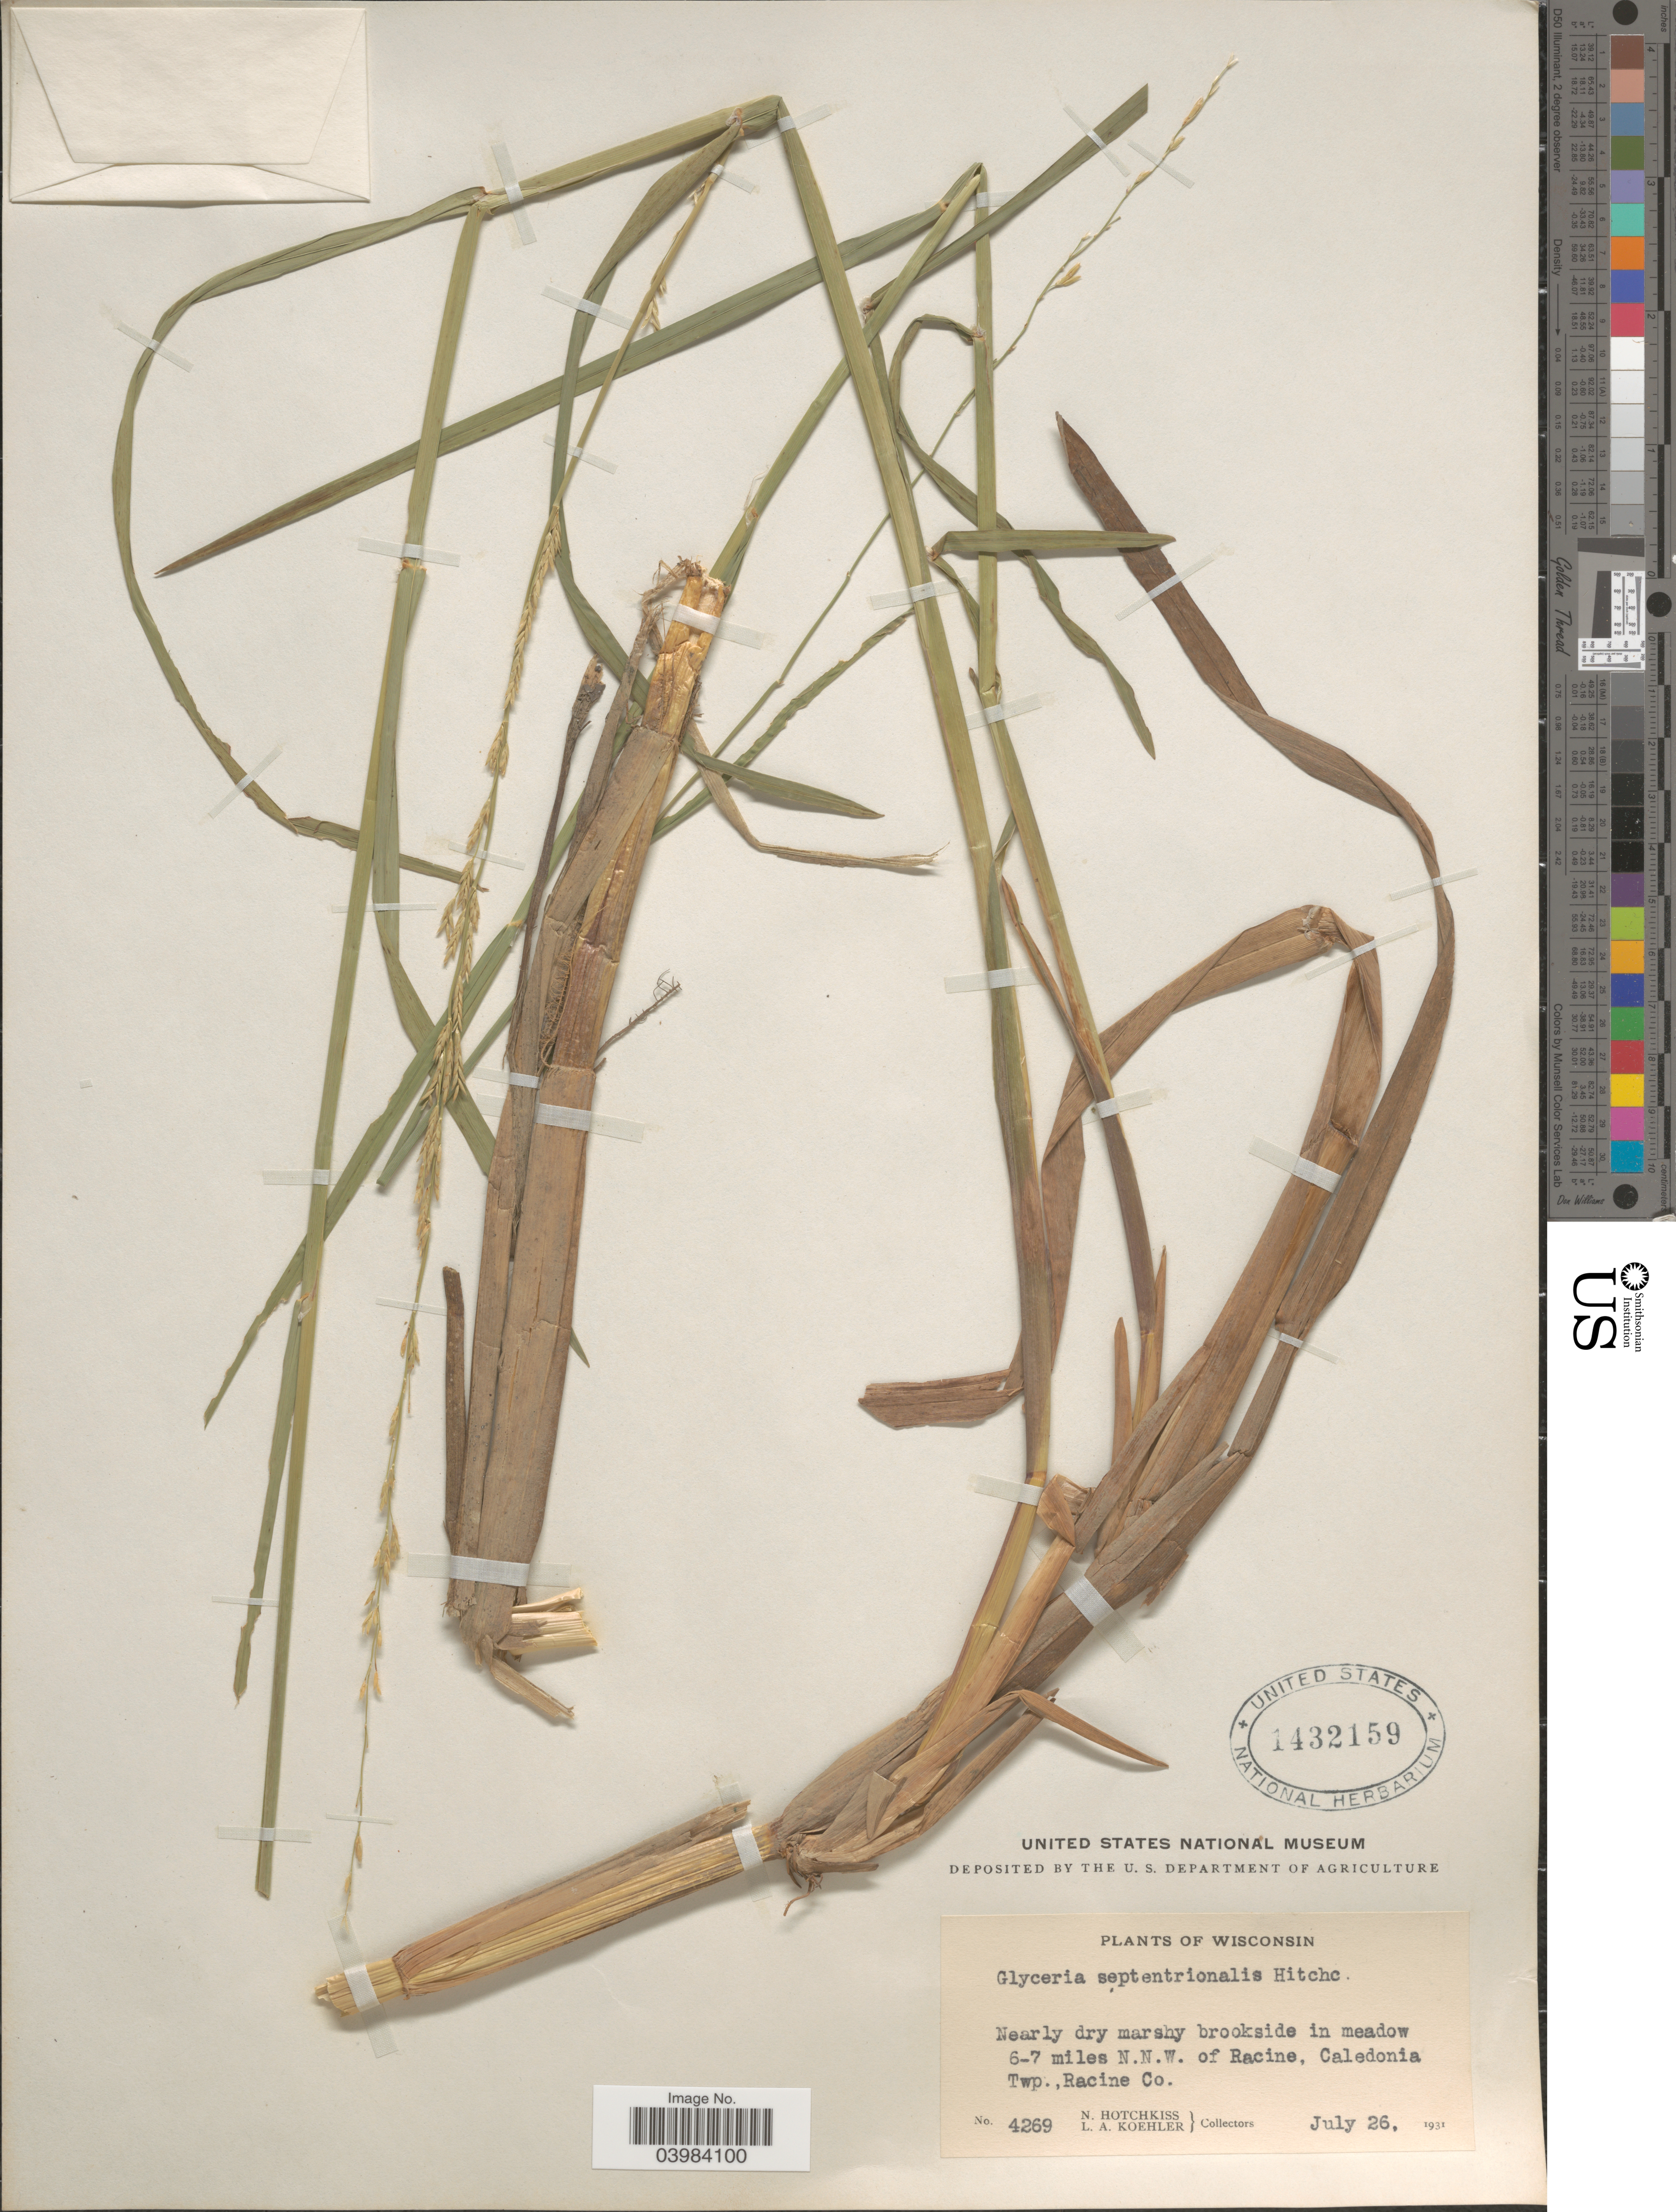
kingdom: Plantae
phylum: Tracheophyta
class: Liliopsida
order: Poales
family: Poaceae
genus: Glyceria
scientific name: Glyceria septentrionalis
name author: Hitchc.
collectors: N. Hotchkiss & L. Koehler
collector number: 4269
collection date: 1931-07-26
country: United States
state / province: Wisconsin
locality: Nearly dry marshy brookside in meadow 6-7 miles N.N.W. of Racine, Caledonia Twp., Racine Co.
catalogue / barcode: US 1432159